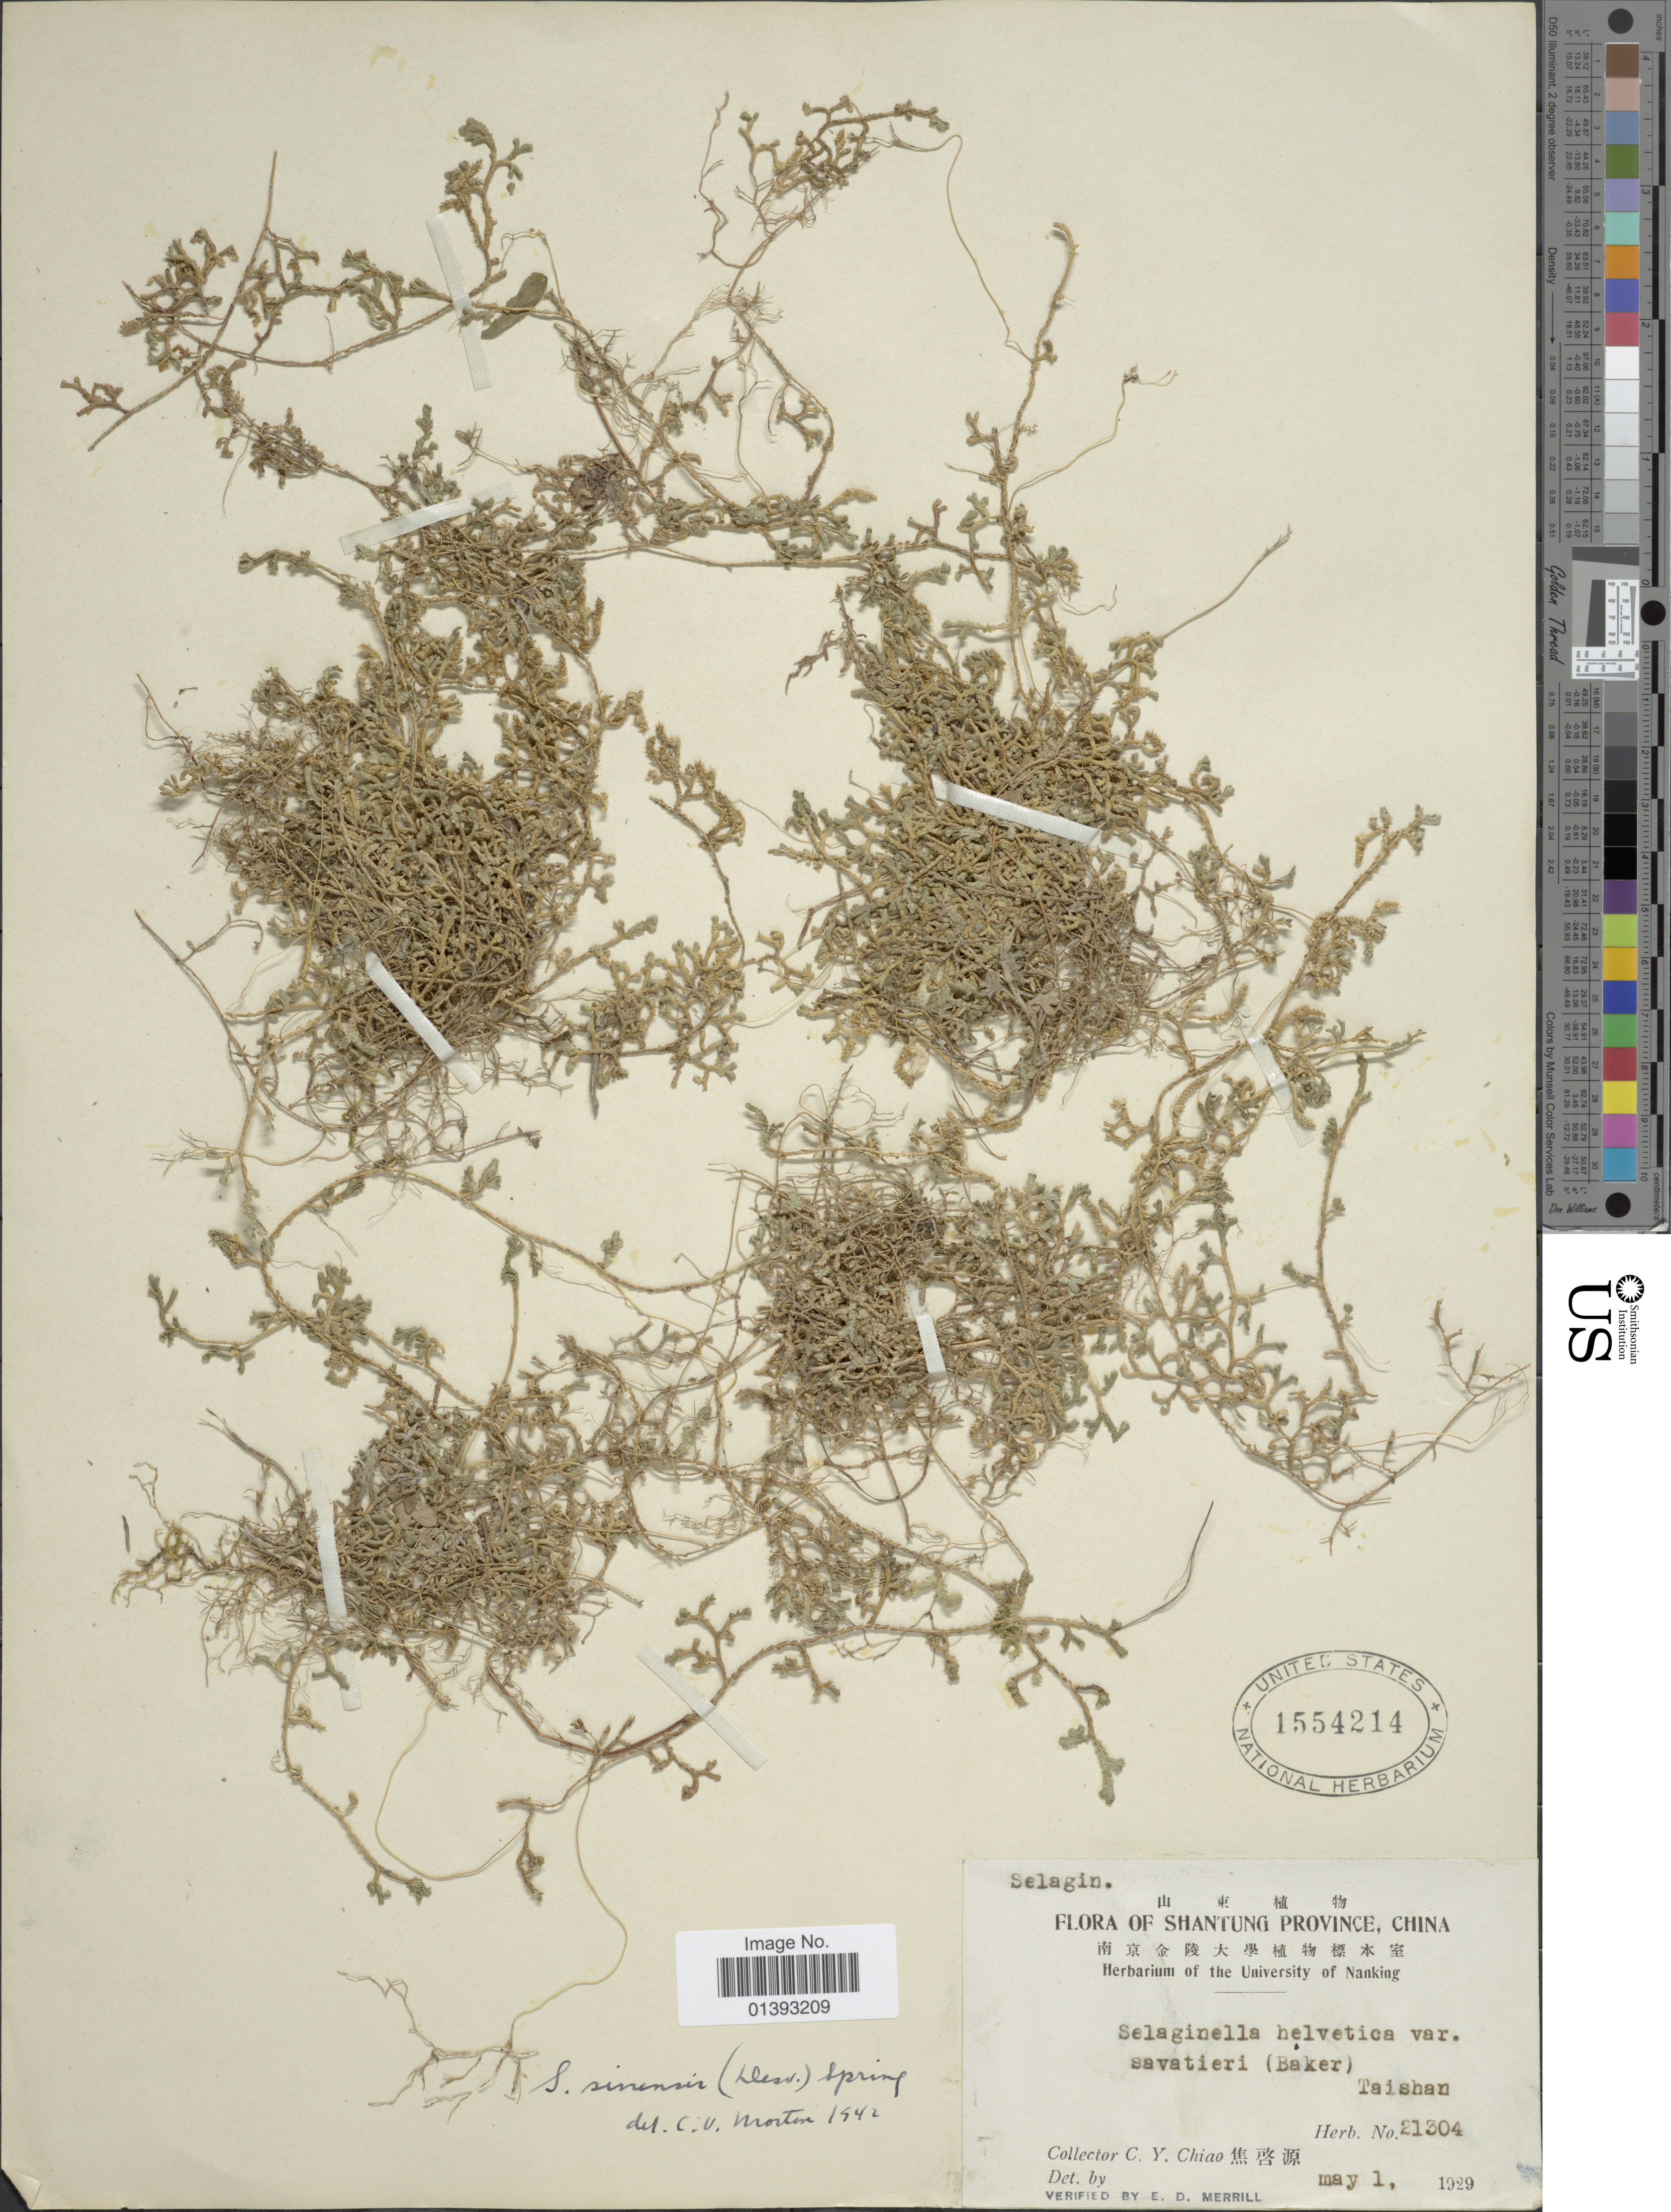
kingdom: Plantae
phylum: Tracheophyta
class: Lycopodiopsida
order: Selaginellales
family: Selaginellaceae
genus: Selaginella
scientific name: Selaginella sinensis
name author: (Desv.) Spring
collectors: C. Y. Chiao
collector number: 21304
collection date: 1929-05-01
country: China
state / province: Shandong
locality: Shantung province, Taishan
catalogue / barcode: US 1554214